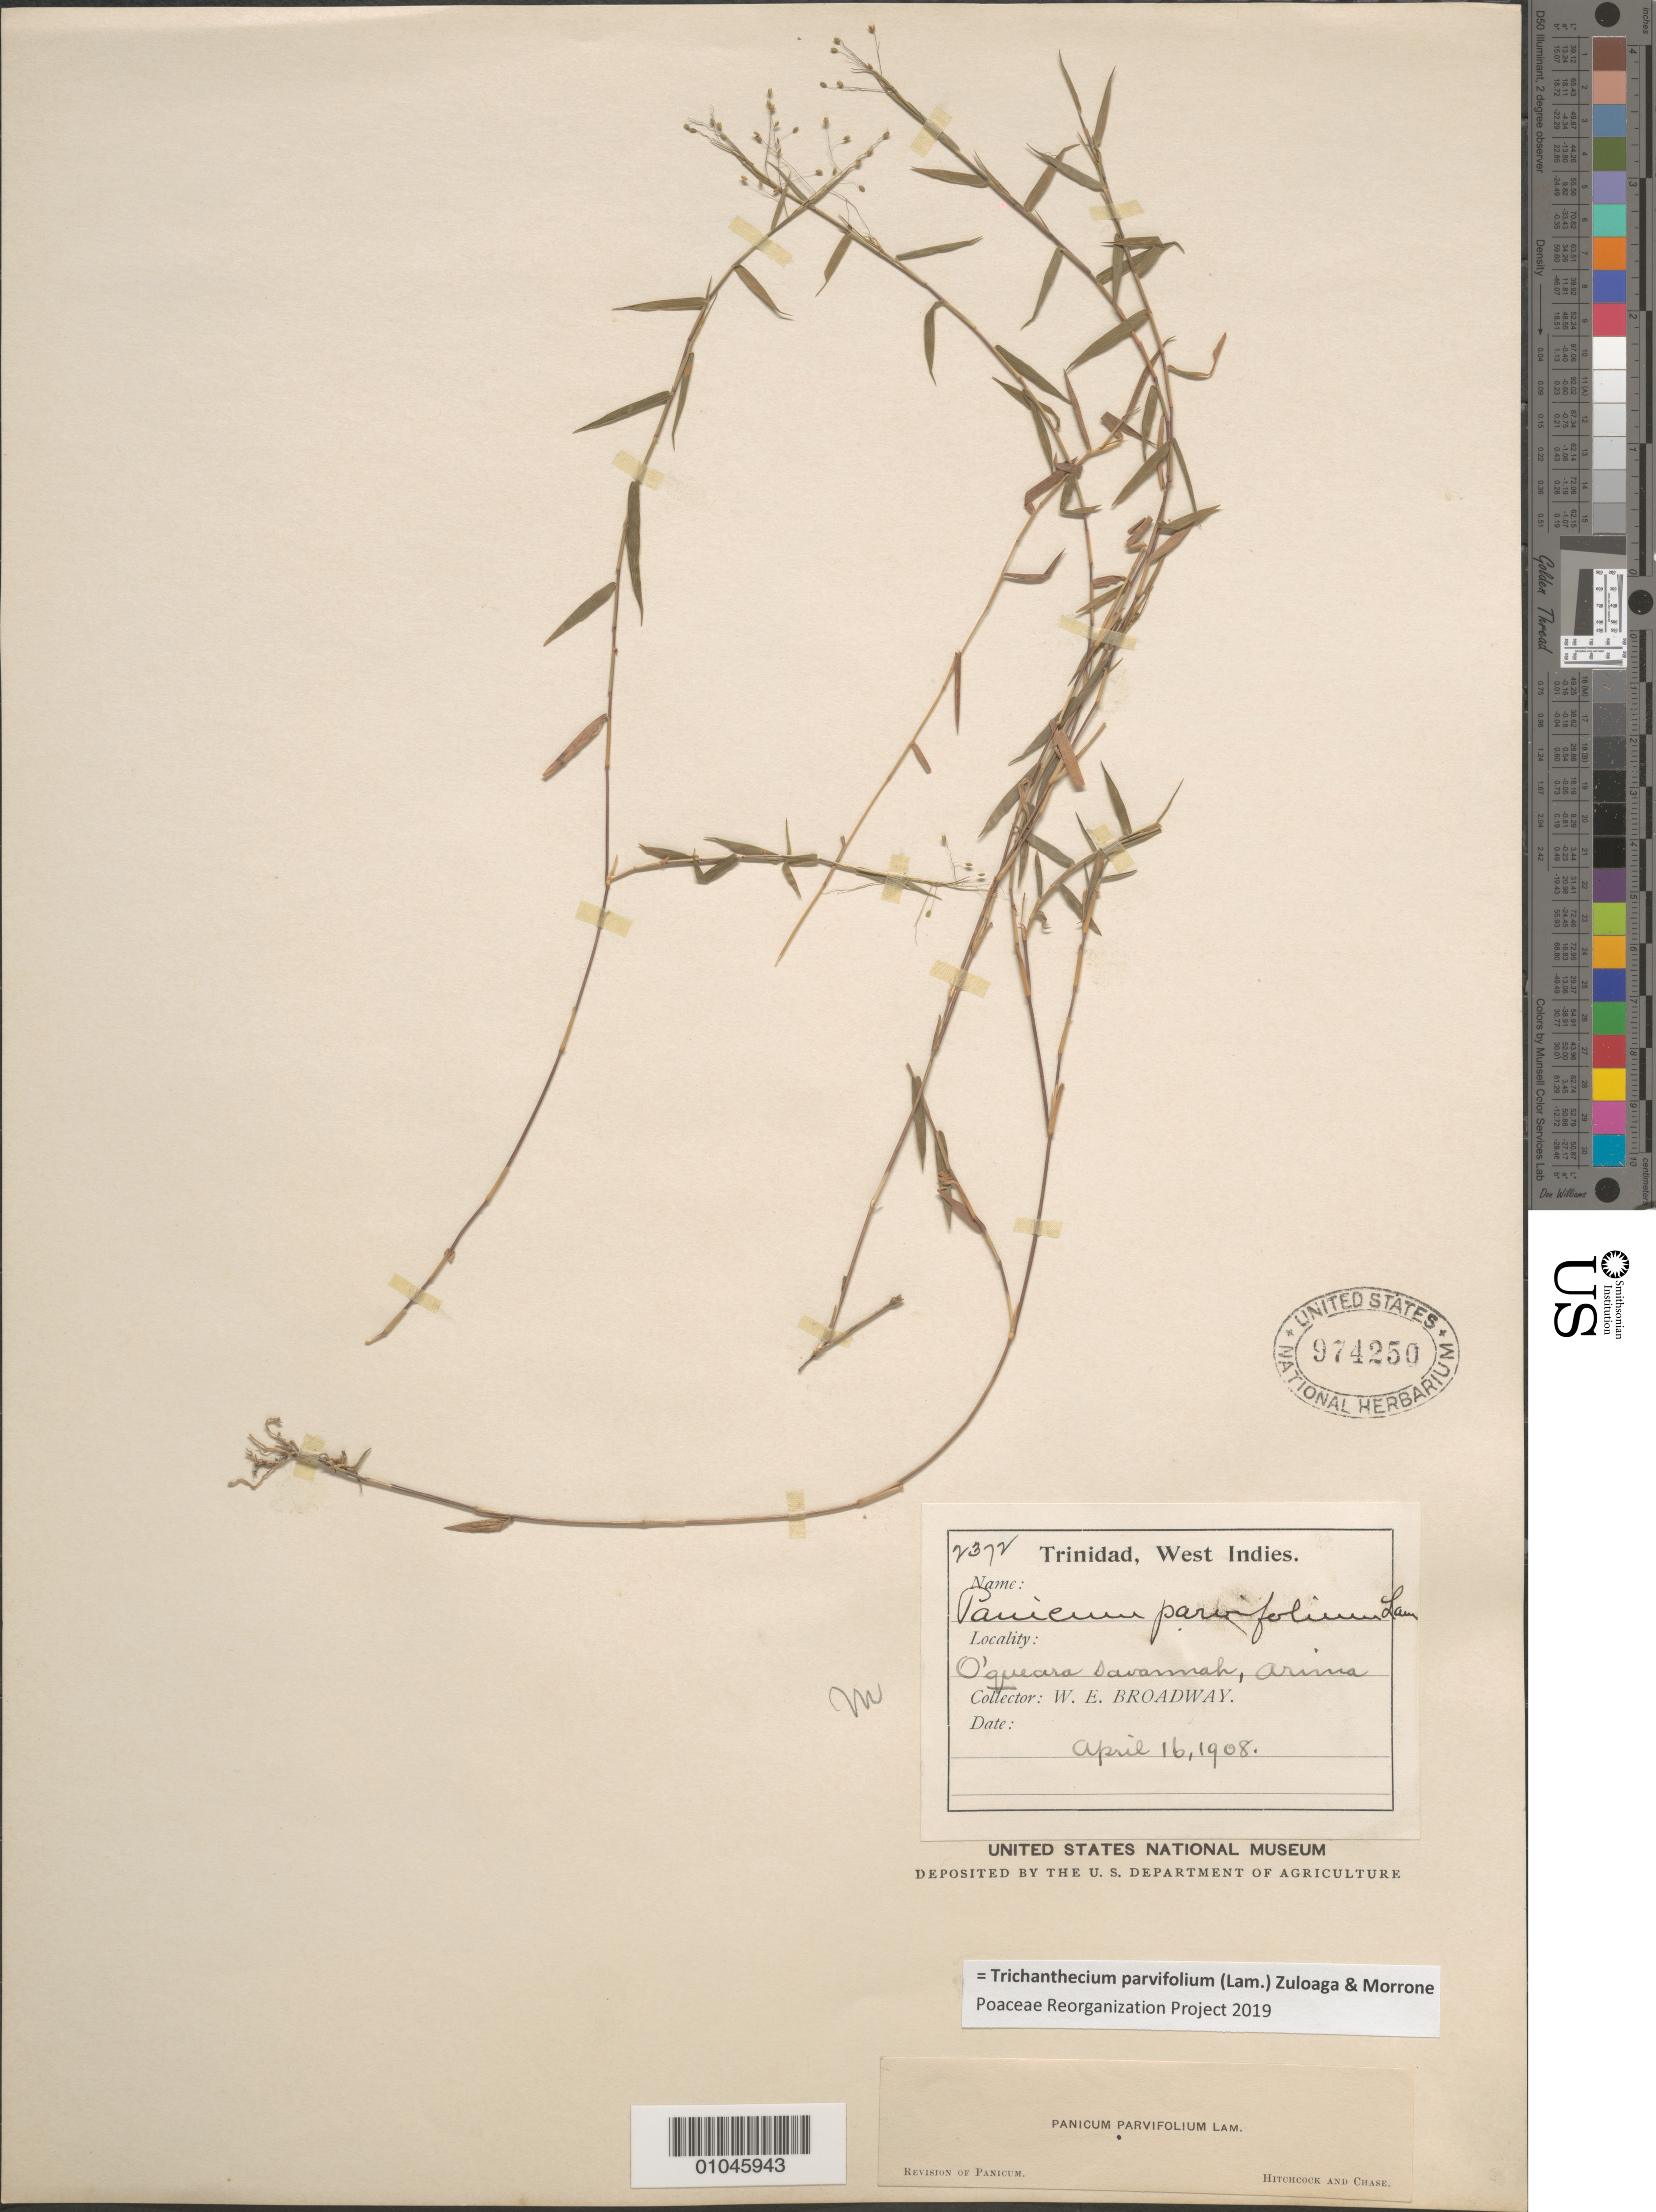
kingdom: Plantae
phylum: Tracheophyta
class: Liliopsida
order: Poales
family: Poaceae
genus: Trichanthecium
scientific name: Trichanthecium parvifolium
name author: (Lam.) Zuloaga & Morrone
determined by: Poaceae Reorganization Project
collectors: W. E. Broadway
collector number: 2372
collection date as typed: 16 Apr 1908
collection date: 1908-04-16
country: Trinidad and Tobago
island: Trinidad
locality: Oqueara Savannah, Arima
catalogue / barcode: US 974250